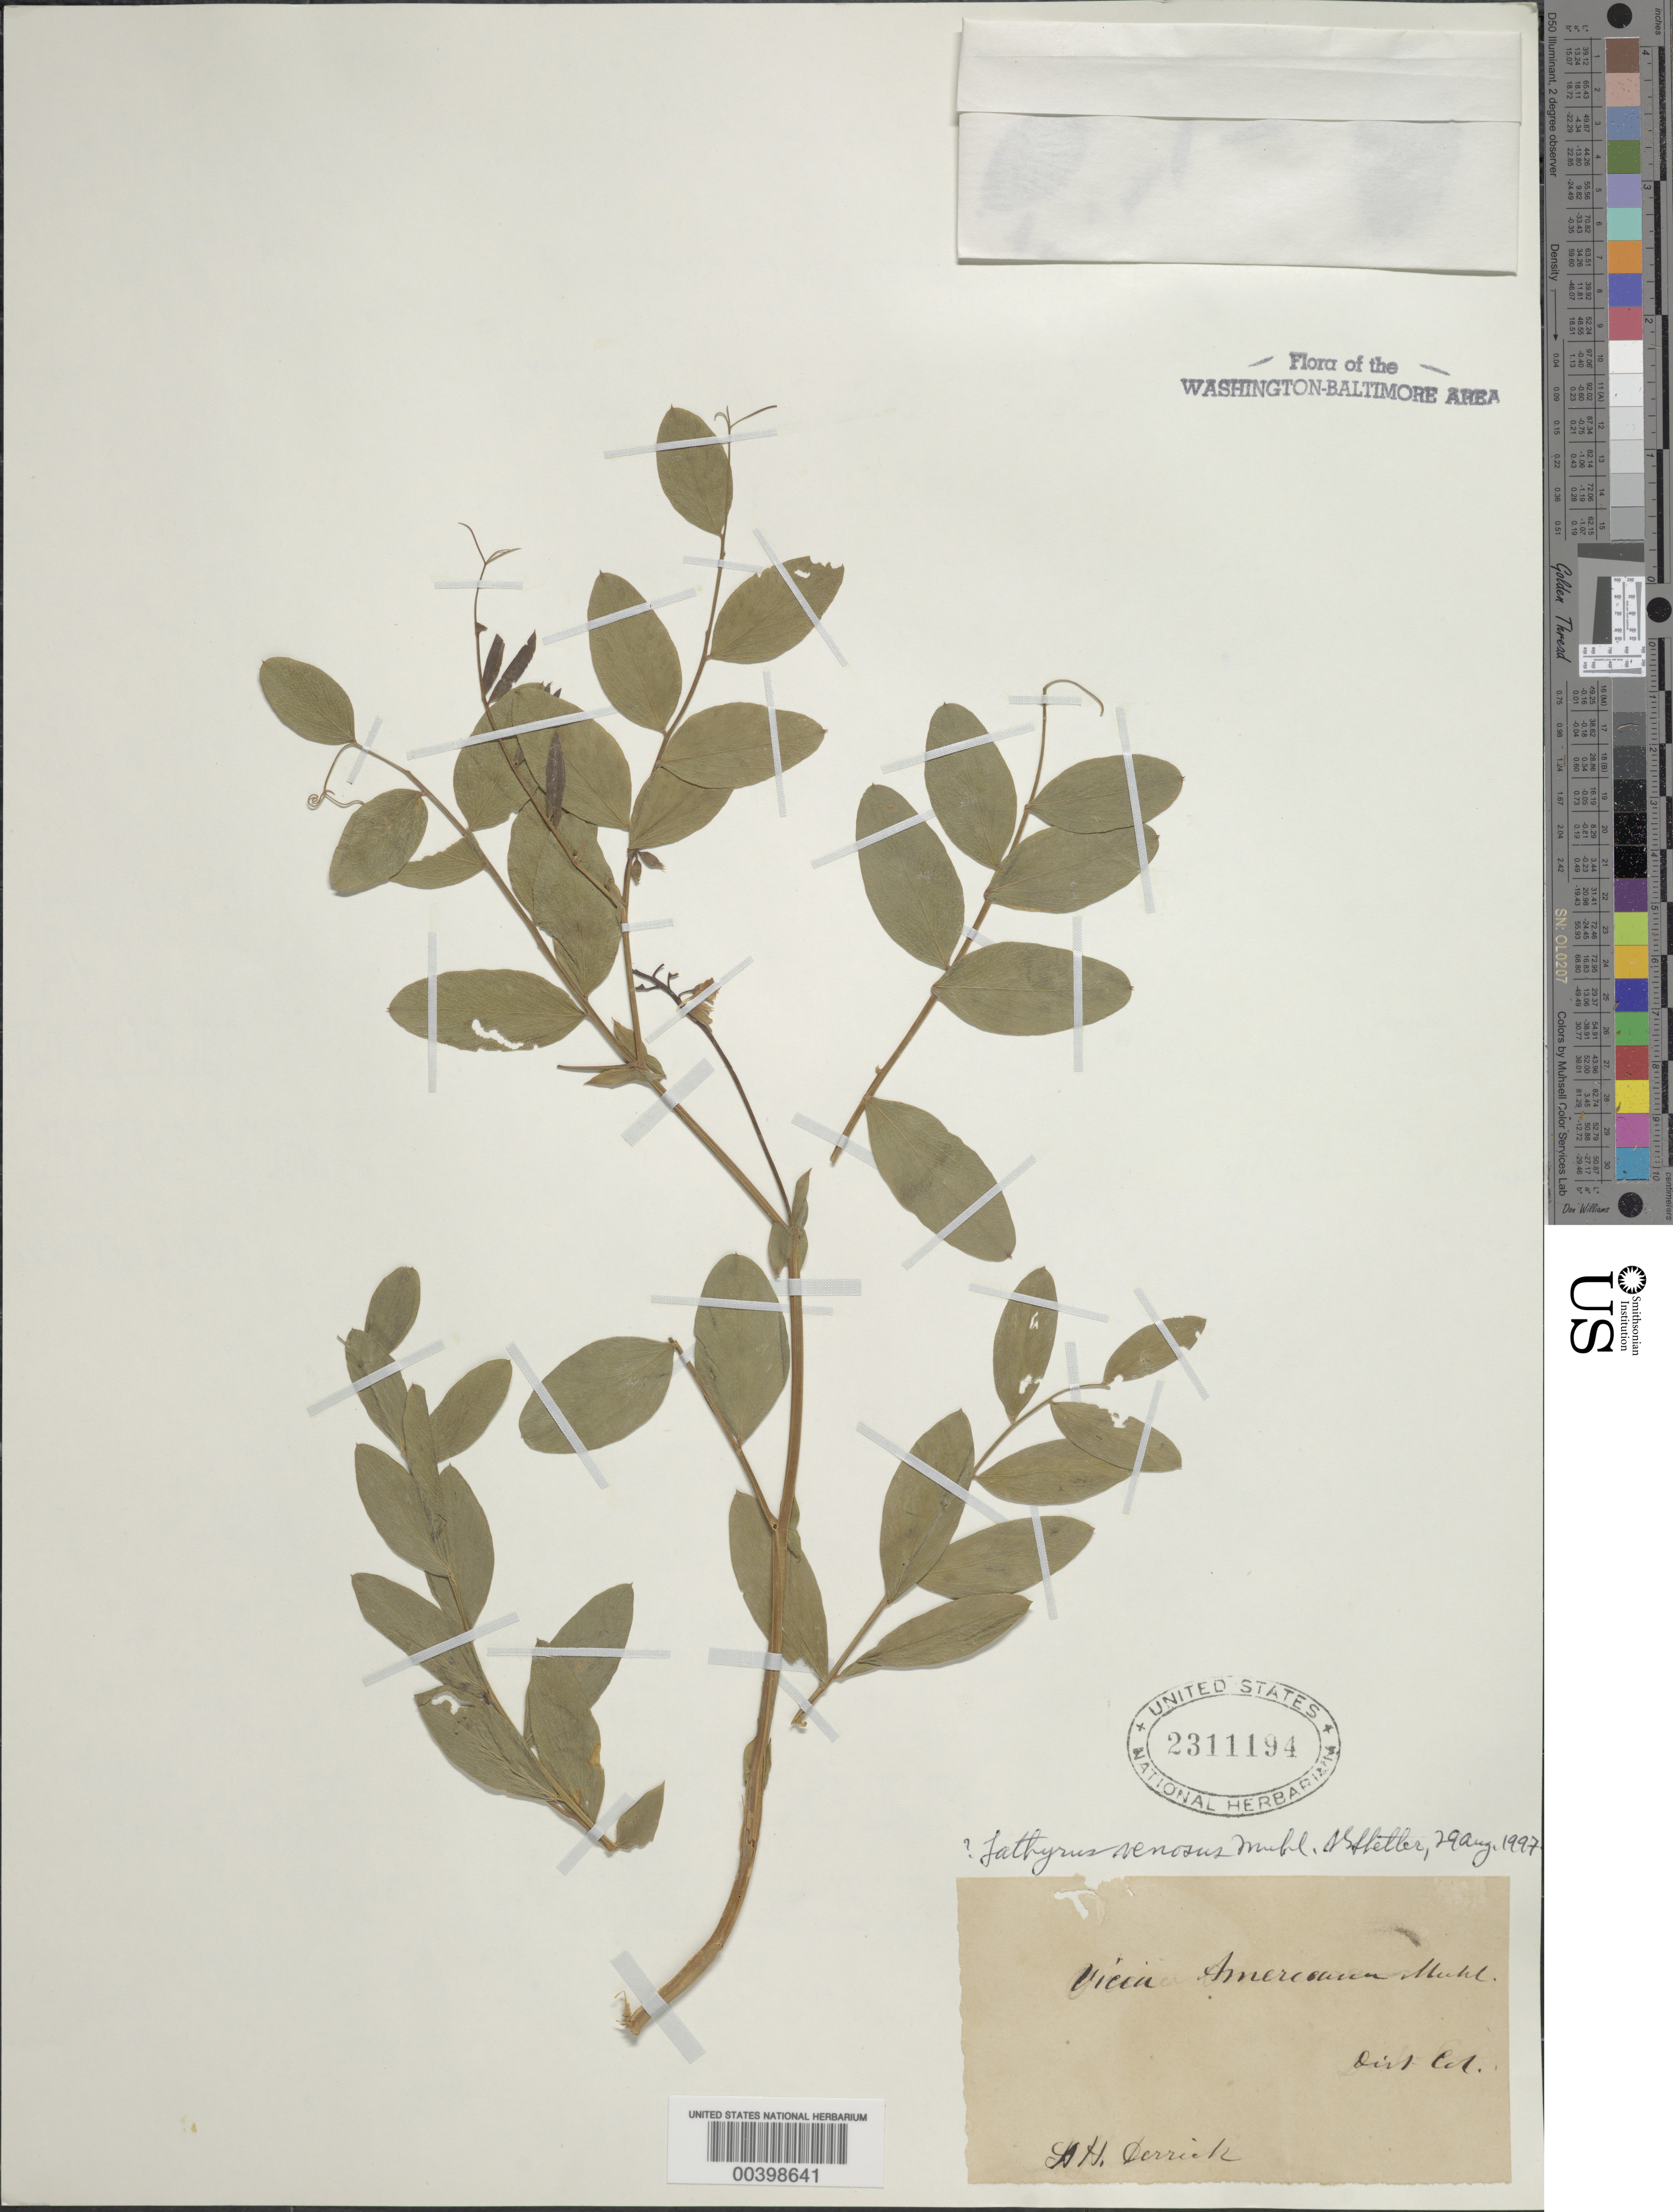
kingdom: Plantae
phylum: Tracheophyta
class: Magnoliopsida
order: Fabales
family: Fabaceae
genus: Lathyrus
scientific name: Lathyrus venosus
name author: Muhl. ex Willd.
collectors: A. Derrick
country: United States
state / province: District of Columbia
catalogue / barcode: US 2311194